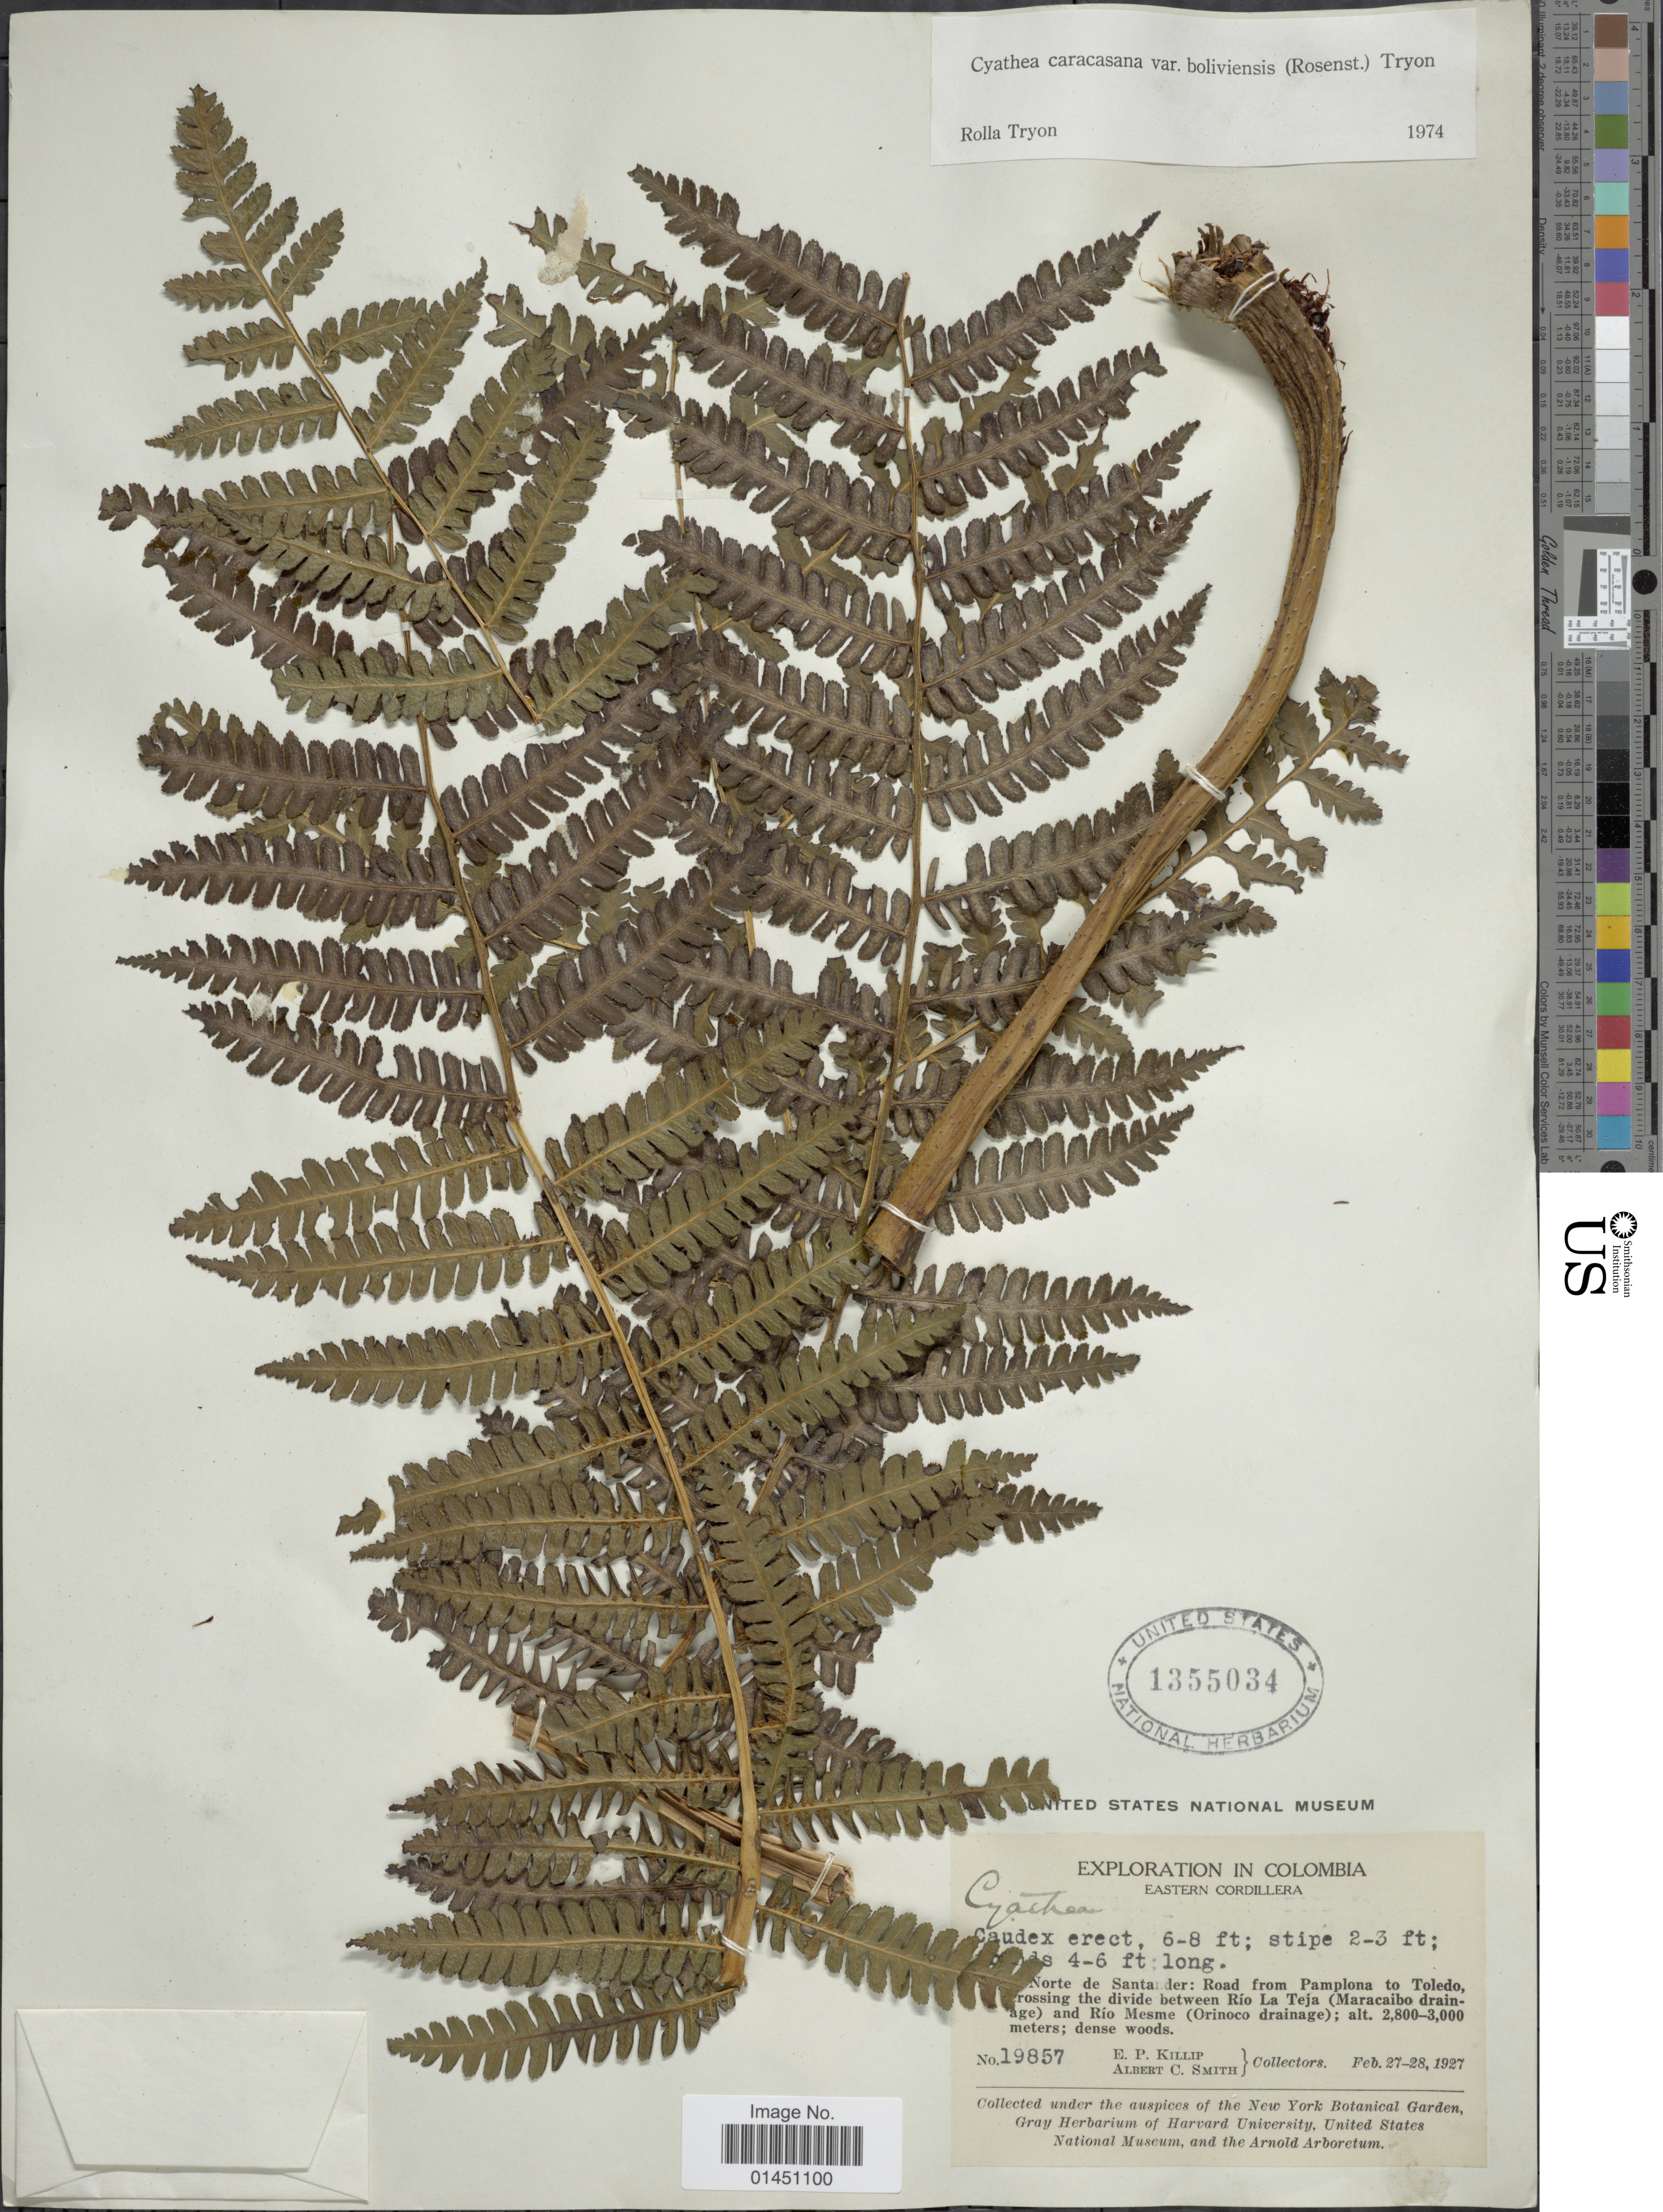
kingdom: Plantae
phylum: Tracheophyta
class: Polypodiopsida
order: Cyatheales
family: Cyatheaceae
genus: Cyathea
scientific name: Cyathea caracasana var. boliviensis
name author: (Rosenst.) R.M. Tryon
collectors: E. P. Killip & A. C. Smith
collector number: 19857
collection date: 1927-02-27/1927-02-28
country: Colombia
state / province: Norte de Santander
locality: Eastern Cordillera, Road from Pamplona to Toledo, crossing the divide between Rio La Teja (Maracaibo drainage) and Rio Mesme (Orinoco drainage)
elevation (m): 2800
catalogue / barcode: US 1355034